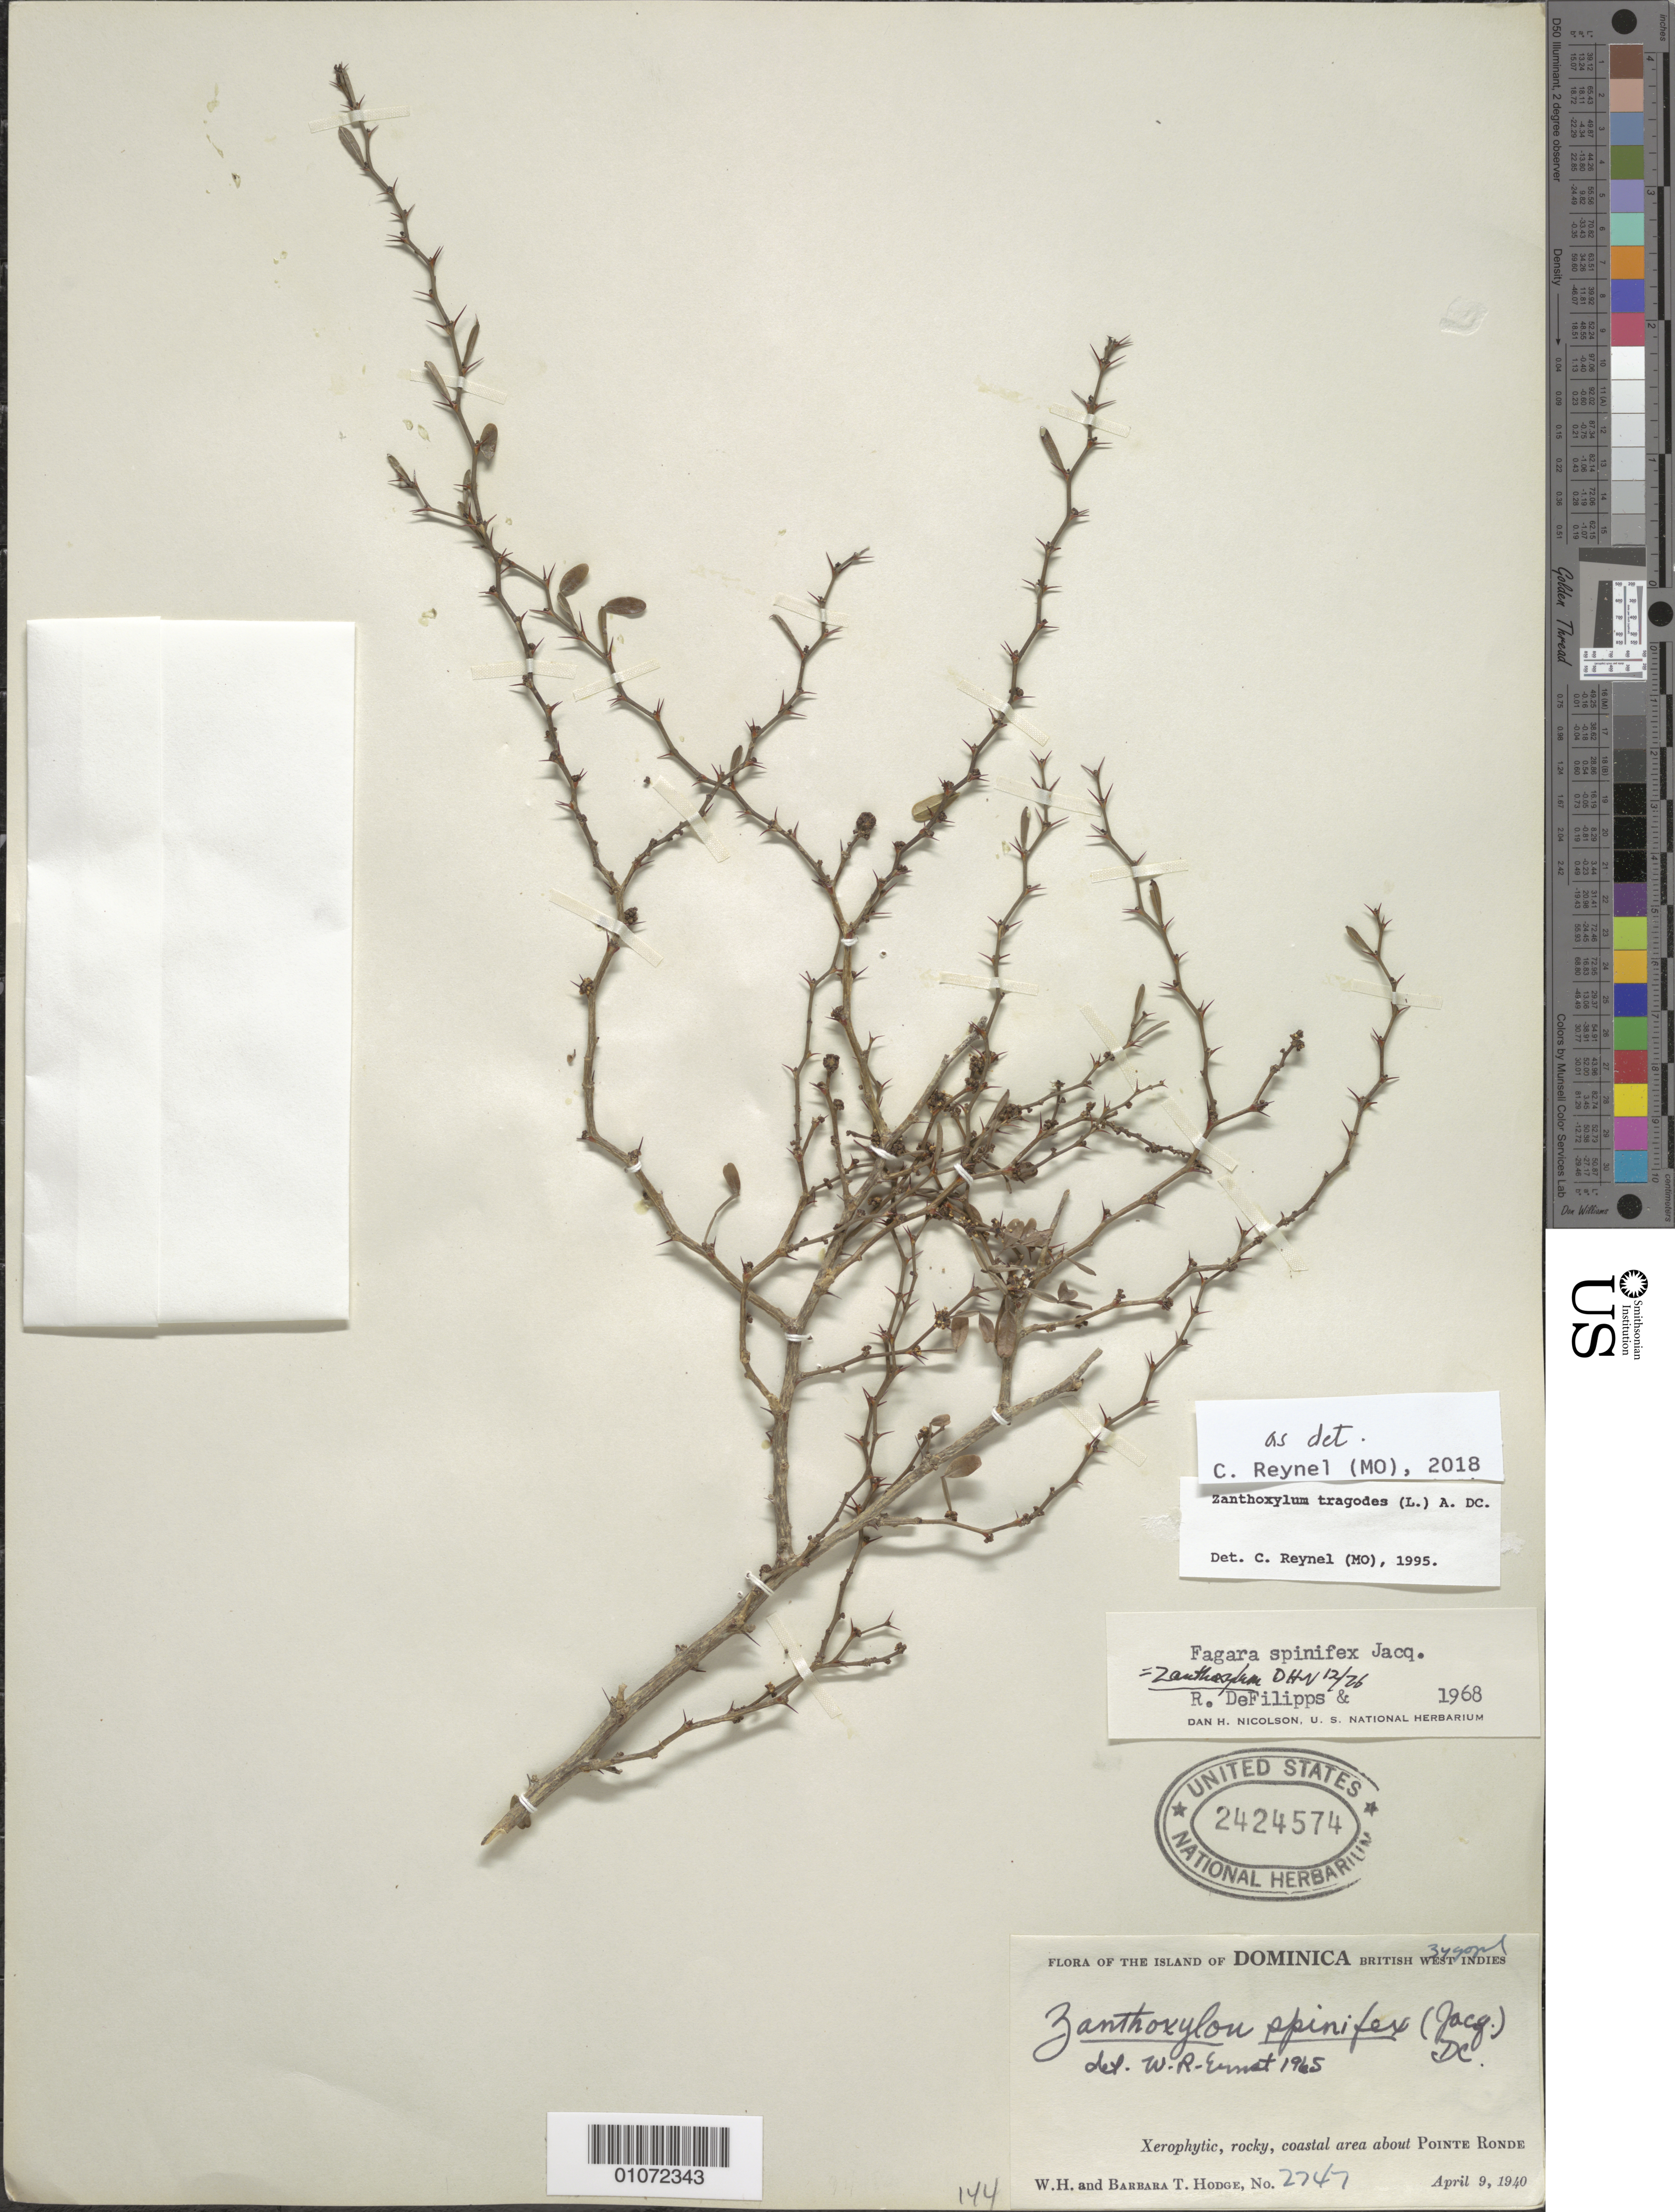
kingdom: Plantae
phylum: Tracheophyta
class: Magnoliopsida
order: Sapindales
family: Rutaceae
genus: Zanthoxylum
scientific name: Zanthoxylum tragodes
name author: (L.) DC.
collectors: W. Hodge & B. Hodge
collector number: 2747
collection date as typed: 09 Apr 1940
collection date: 1940-04-09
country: Dominica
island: Dominica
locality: Rocky, coastal area about Pointe Ronde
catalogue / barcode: US 2424574